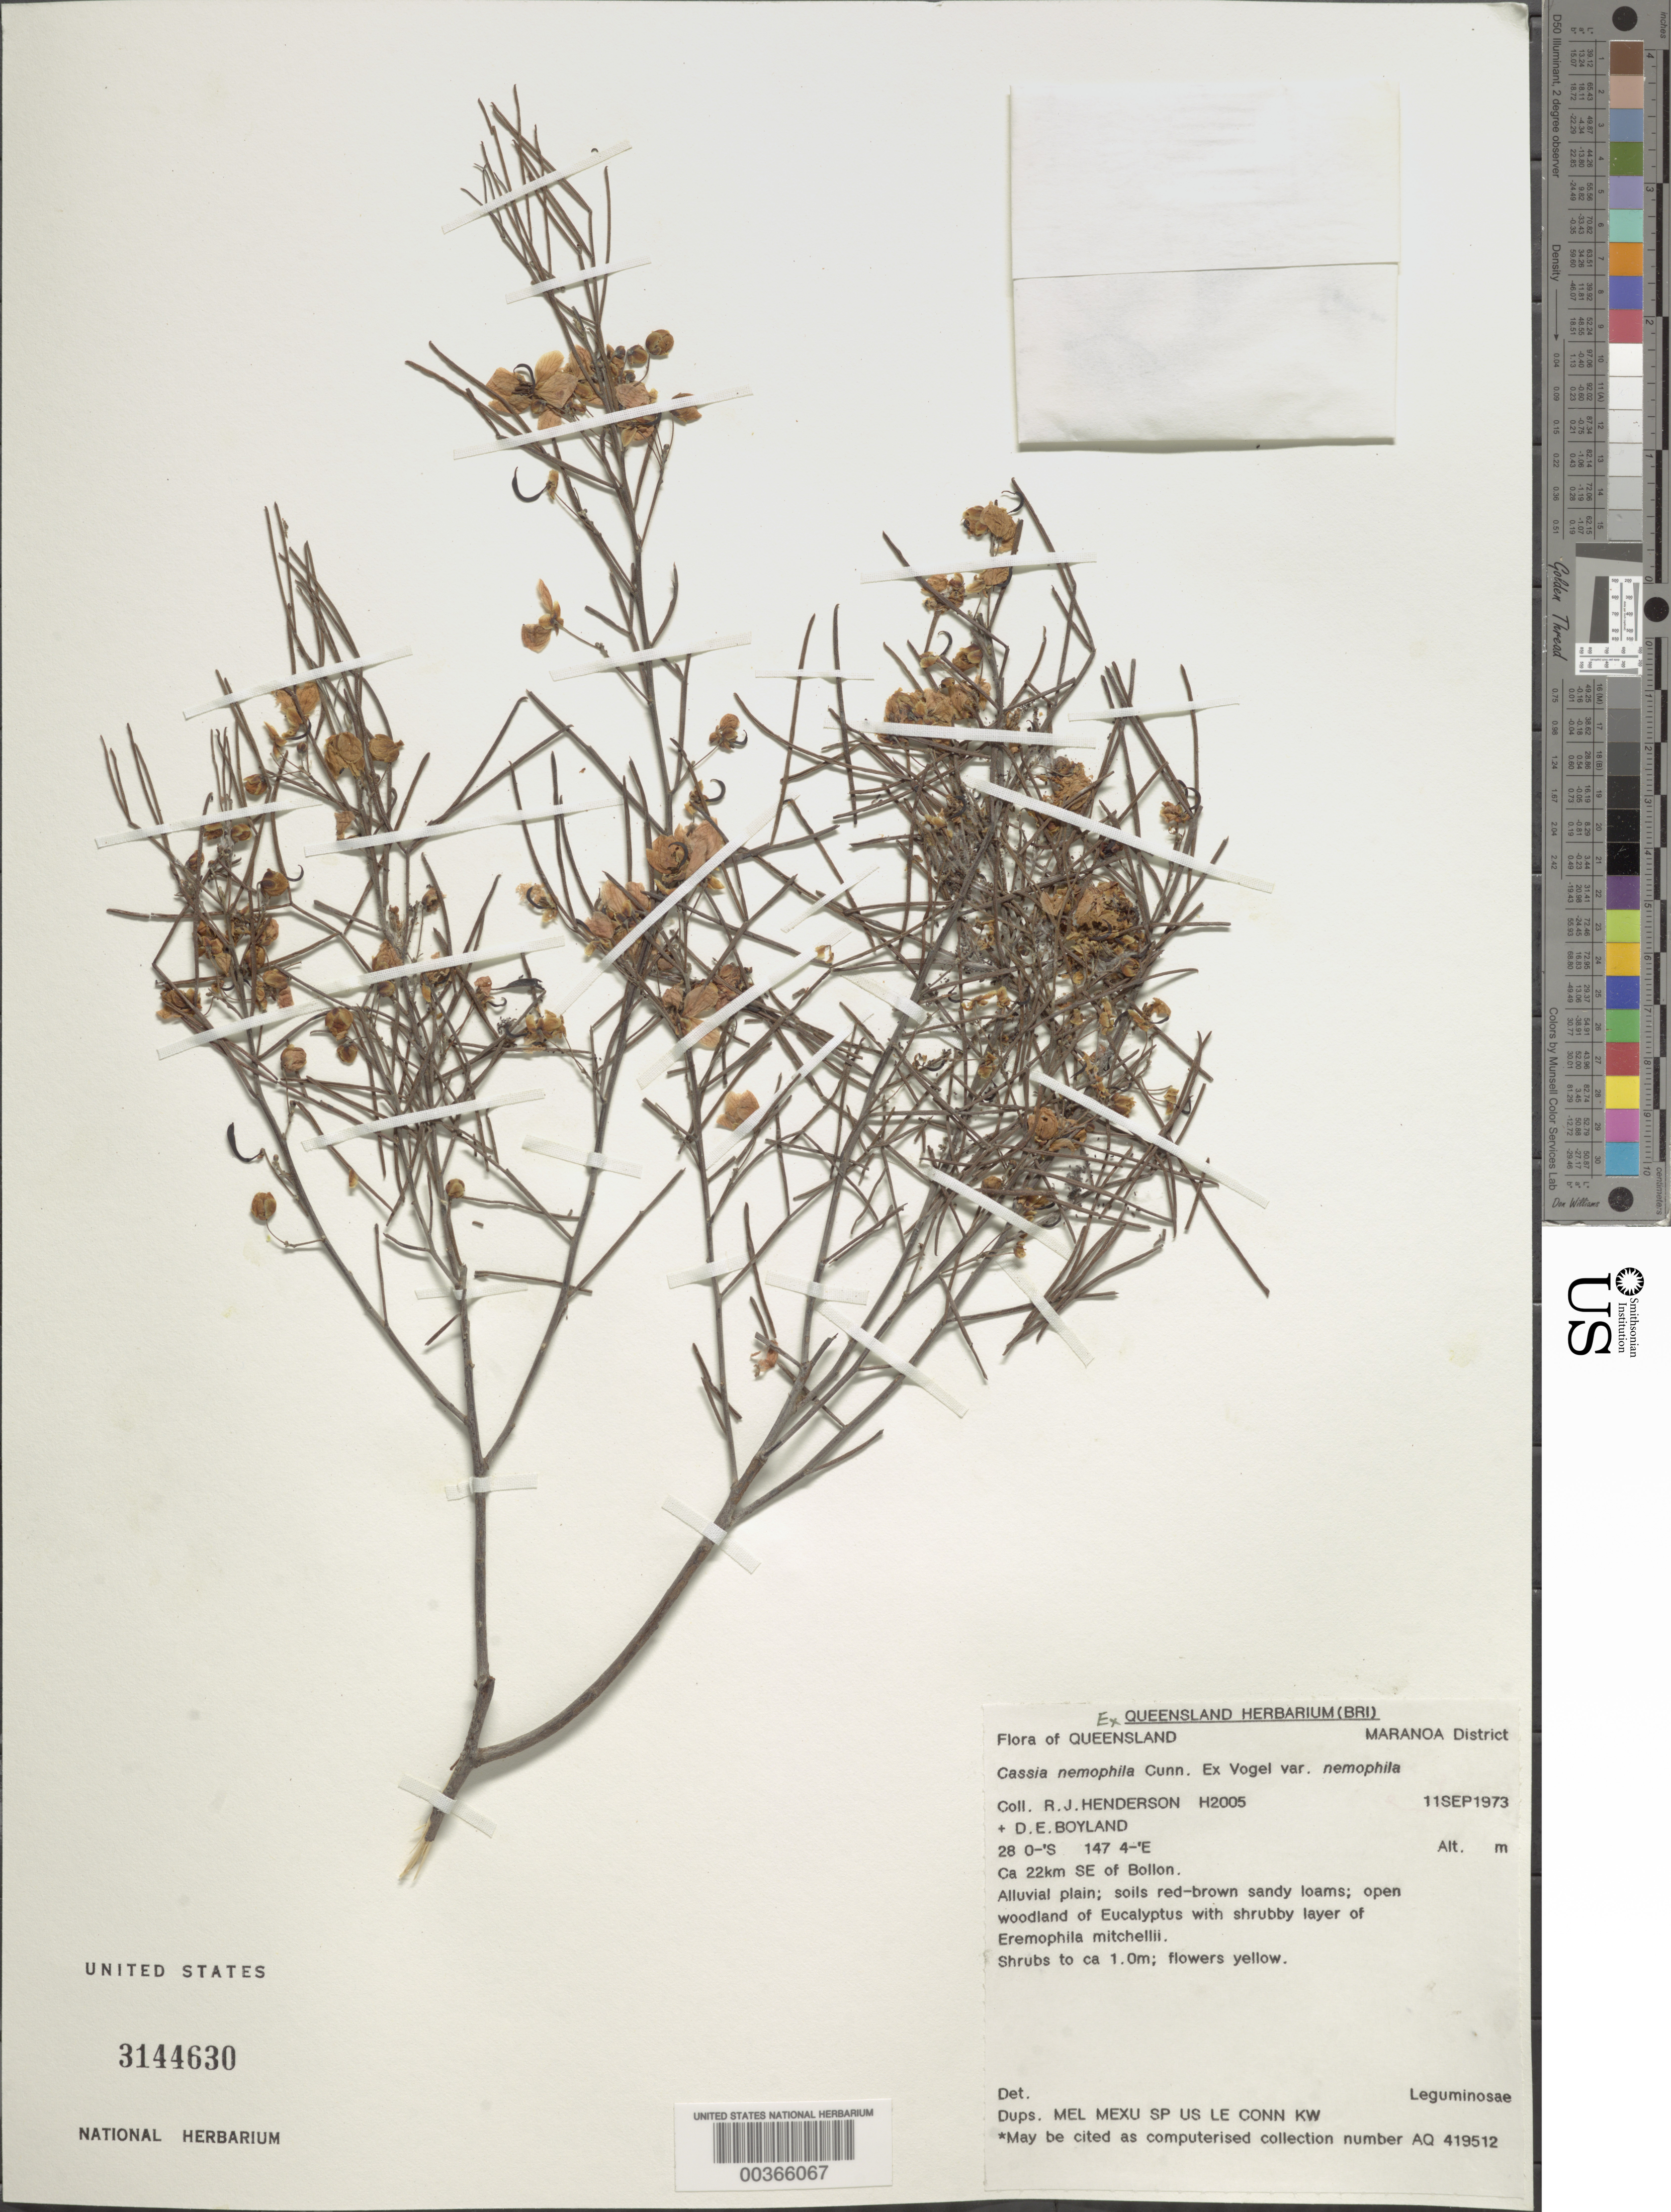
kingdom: Plantae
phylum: Tracheophyta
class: Magnoliopsida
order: Fabales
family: Fabaceae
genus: Senna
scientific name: Senna artemisioides subsp. filifolia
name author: Randell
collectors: R. J. F. Henderson & D. Boyland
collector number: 2005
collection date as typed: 11 Sep 1973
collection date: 1973-09-11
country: Australia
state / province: Queensland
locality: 22 km se of bollon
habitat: Alluvial plain; soils red-brown sandy loams; open woodland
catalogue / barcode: US 3144630